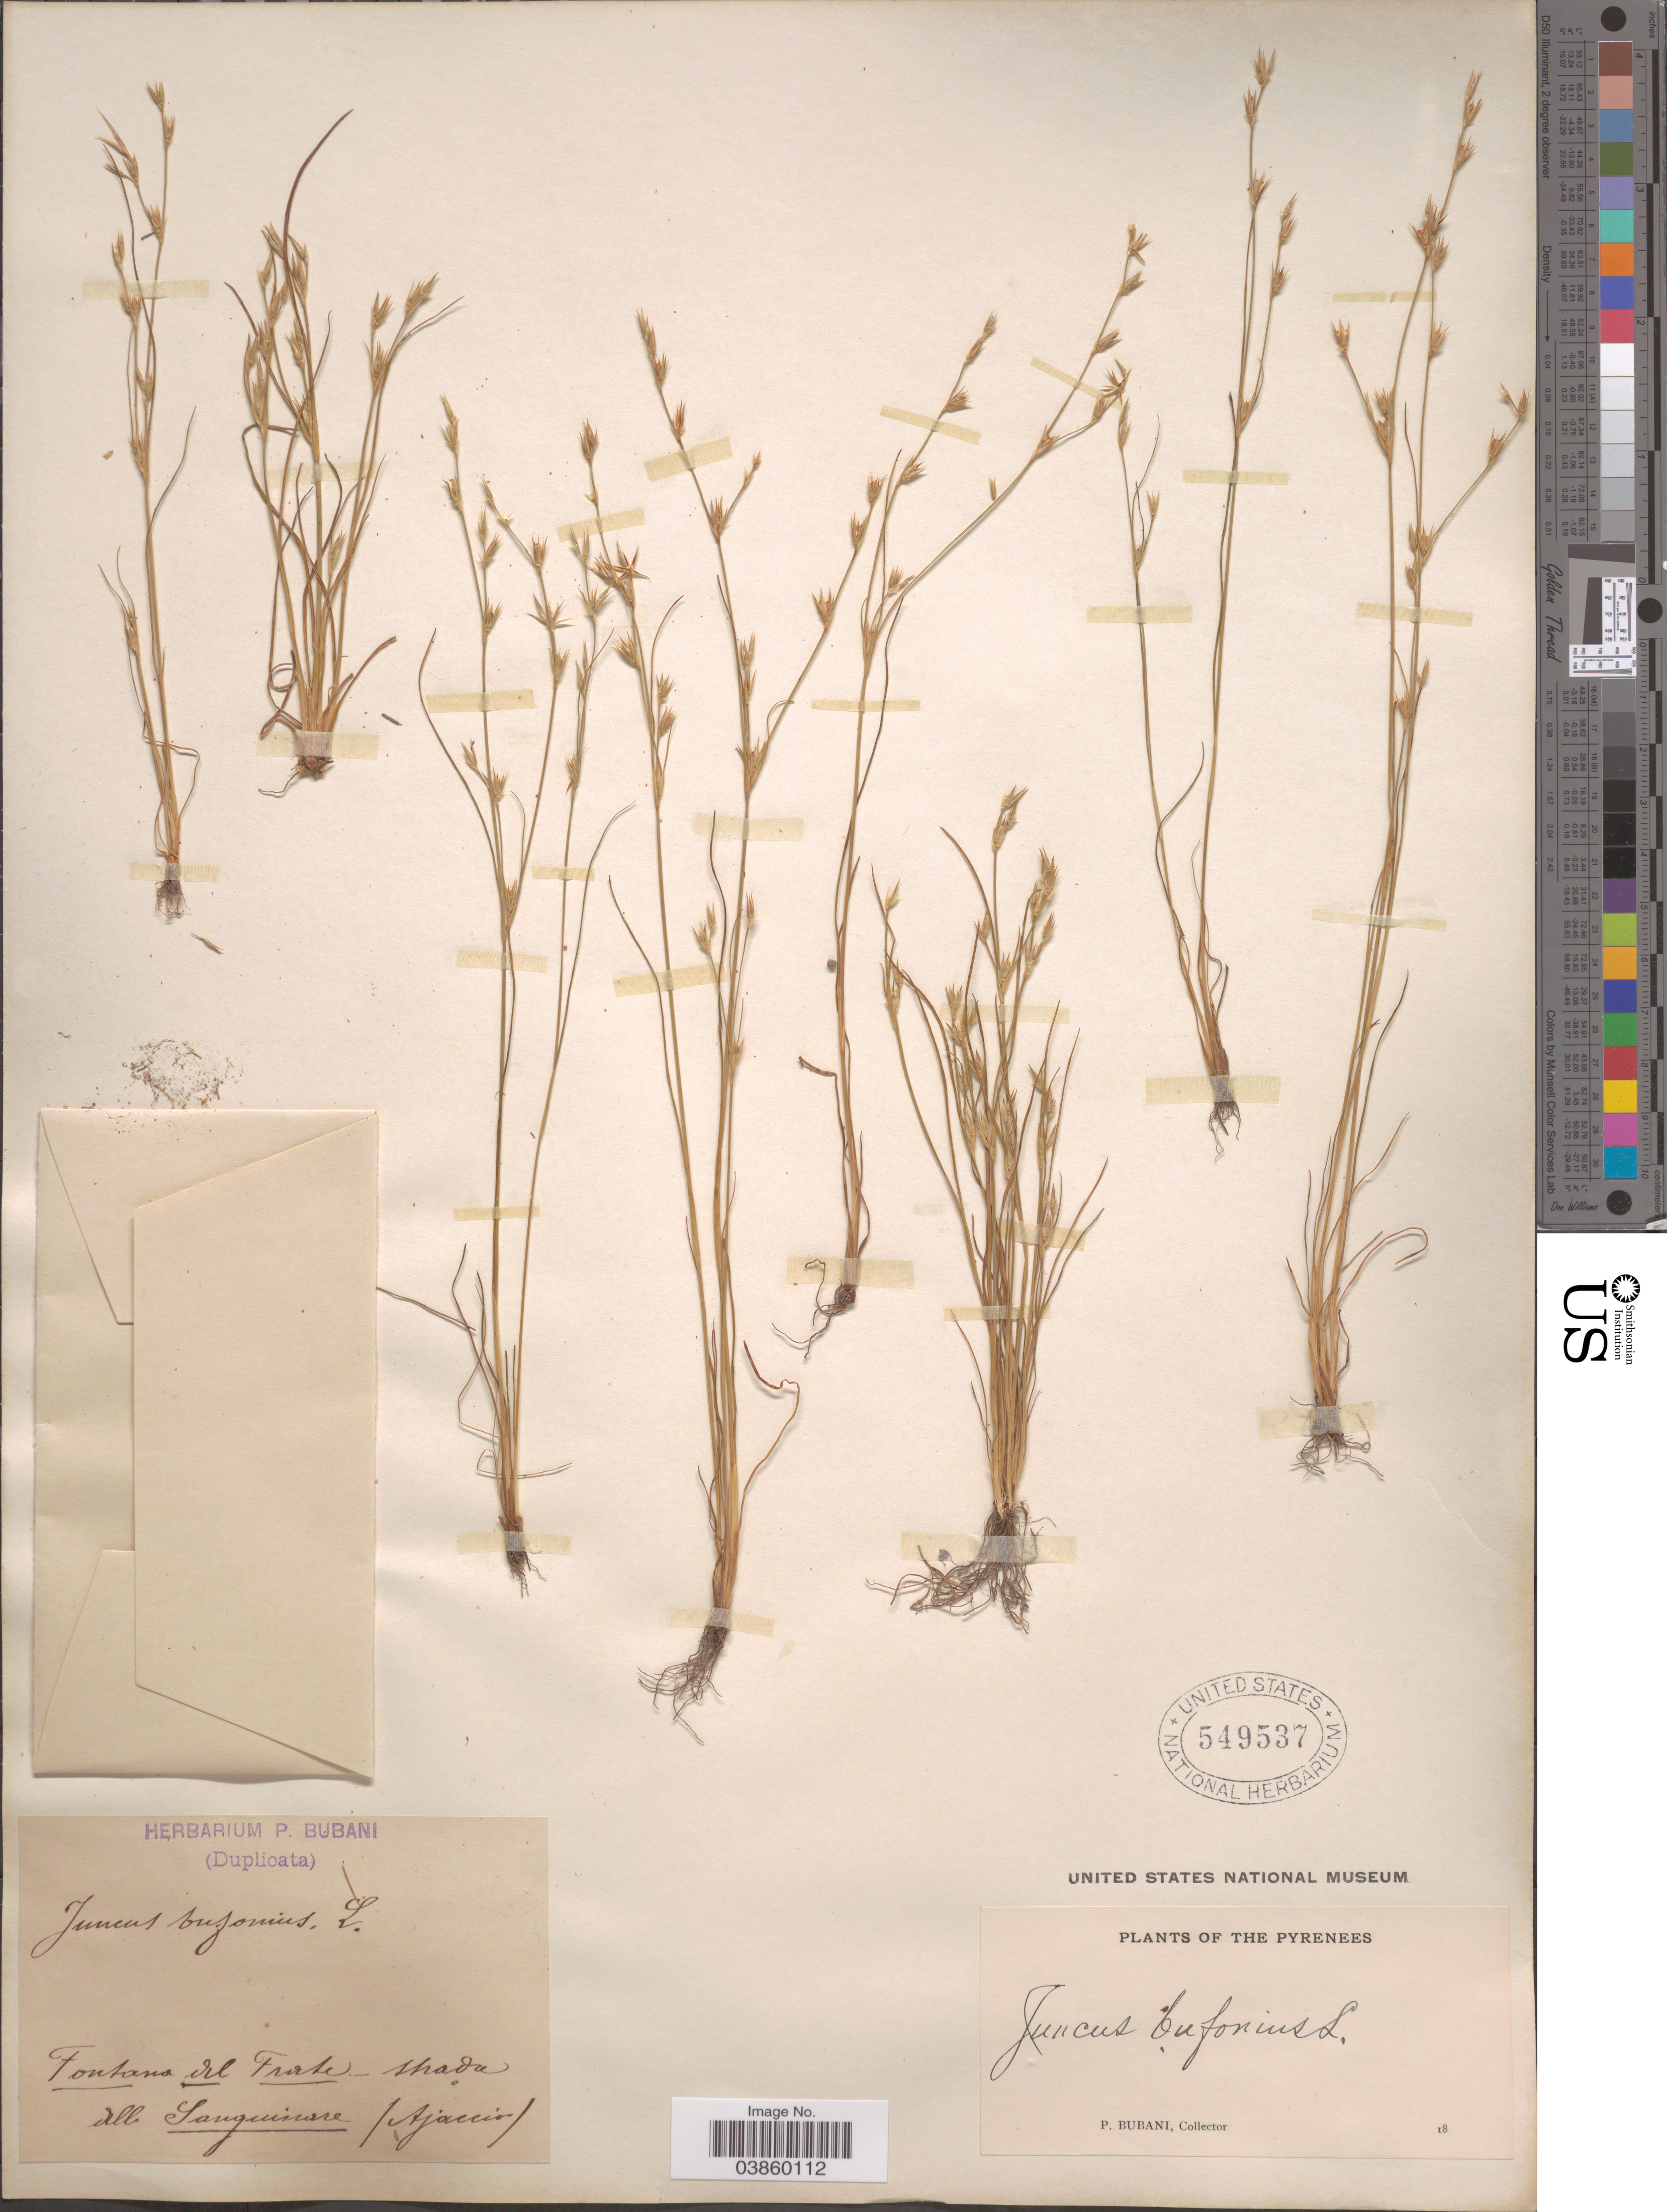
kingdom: Plantae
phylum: Tracheophyta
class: Liliopsida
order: Poales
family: Juncaceae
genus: Juncus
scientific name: Juncus bufonius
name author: L.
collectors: P. Bubani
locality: Fontana del Frache shada dell Sanguisnore/ Ajaccio. [interpreted] The Pyrenees.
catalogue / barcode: US 549537